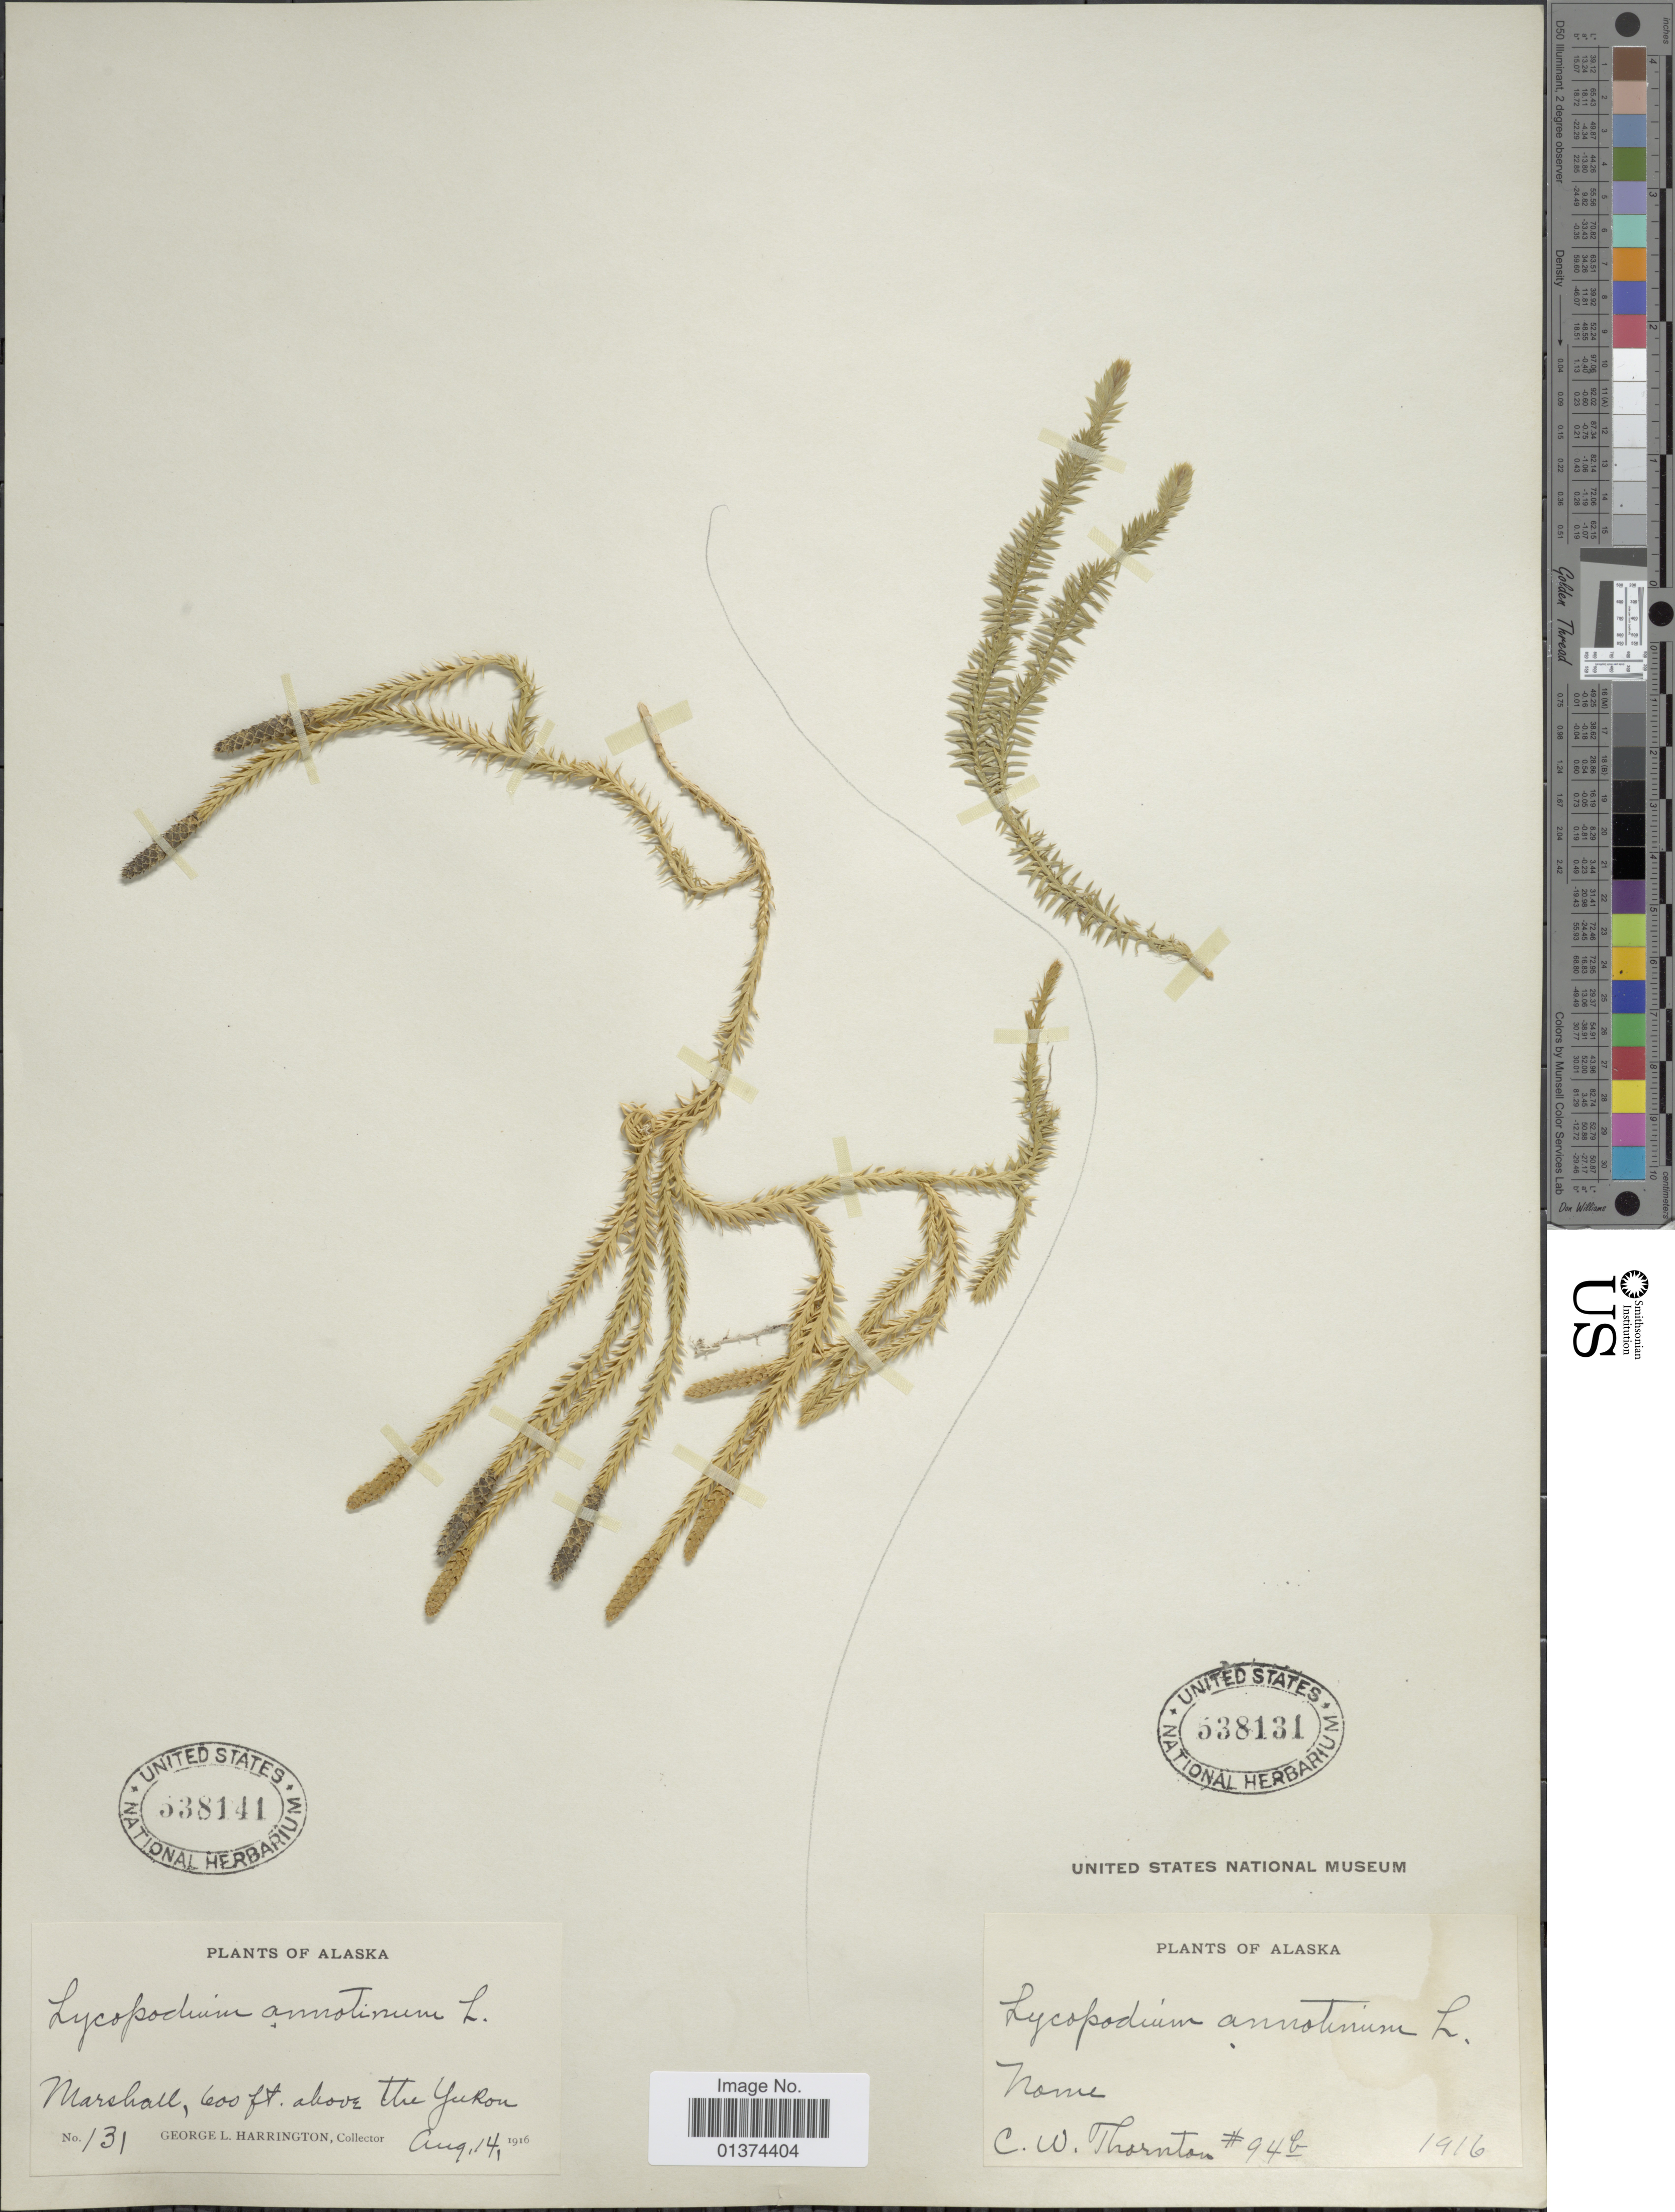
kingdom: Plantae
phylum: Tracheophyta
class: Lycopodiopsida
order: Lycopodiales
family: Lycopodiaceae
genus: Spinulum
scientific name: Spinulum annotinum subsp. annotinum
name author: (L.) A. Haines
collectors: C. Thornton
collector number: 94b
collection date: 1916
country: United States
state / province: Alaska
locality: Nome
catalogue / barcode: US 538131-2